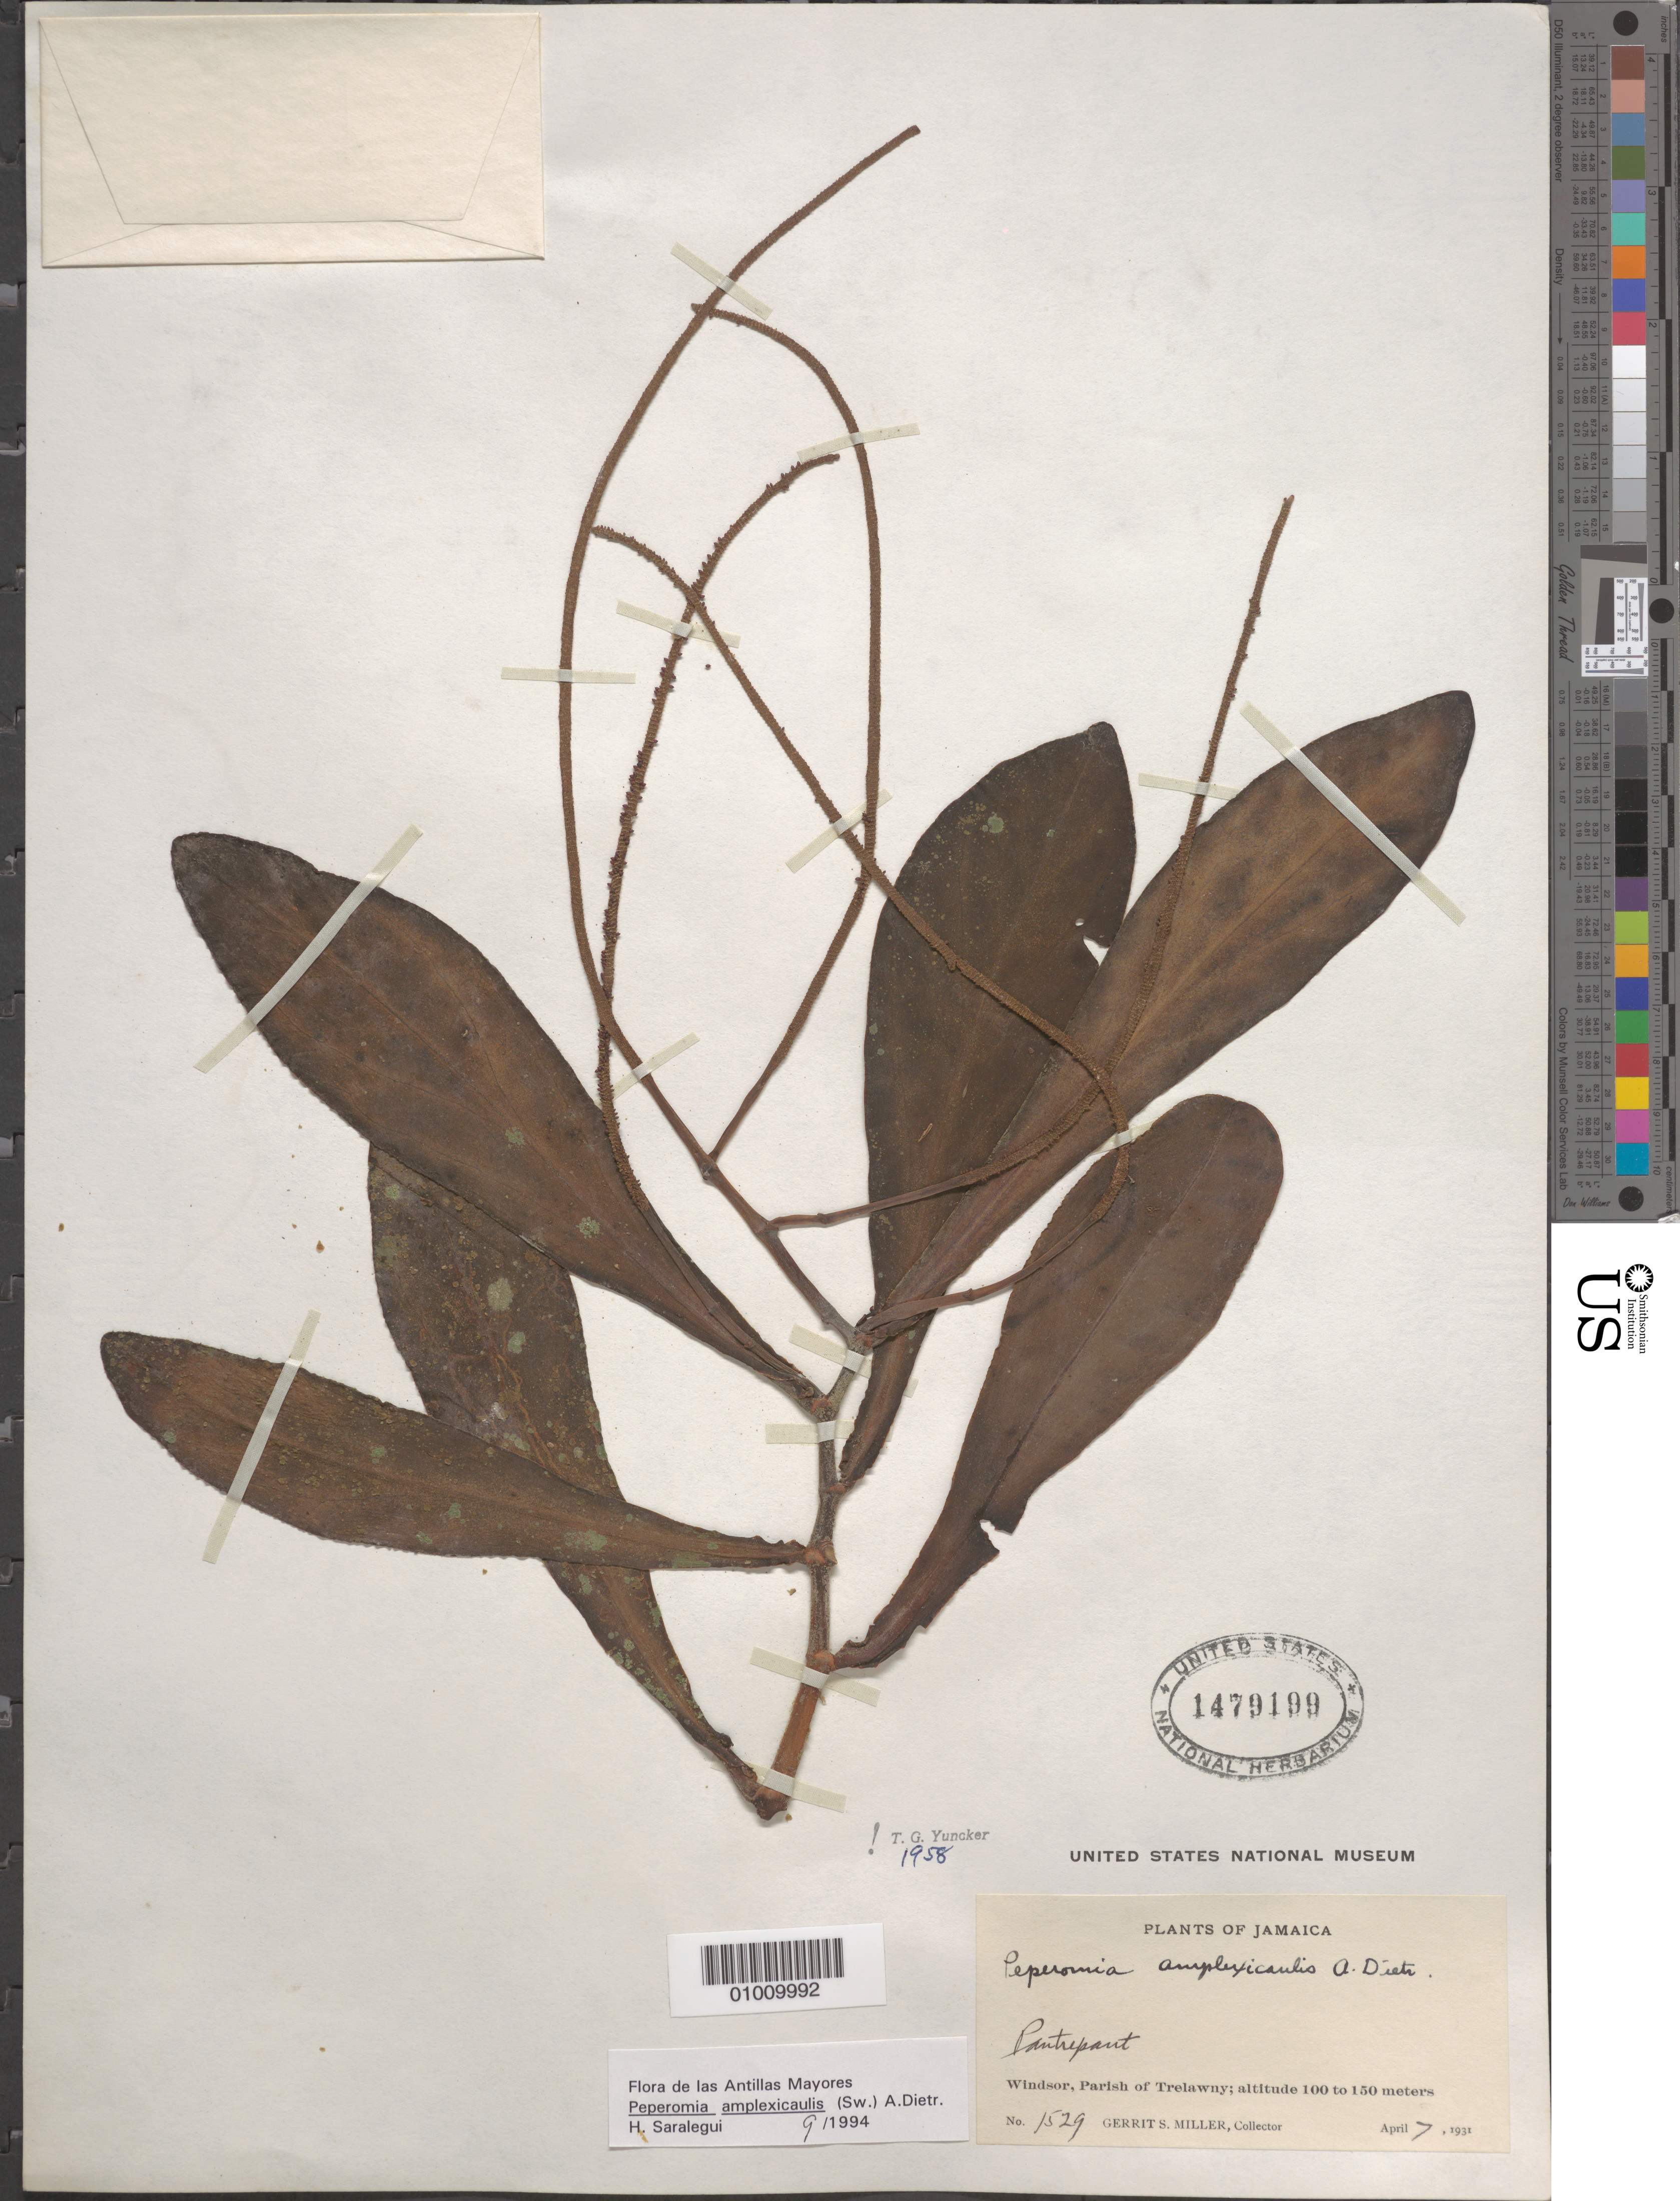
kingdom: Plantae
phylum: Tracheophyta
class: Magnoliopsida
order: Piperales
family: Piperaceae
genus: Peperomia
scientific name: Peperomia amplexicaulis f. grandifolia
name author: Miq.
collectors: G. S. Miller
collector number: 1529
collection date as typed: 07 Apr 1931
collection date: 1931-04-07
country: Jamaica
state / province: Trelawny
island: Jamaica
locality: Windsor, Parish of Trelawny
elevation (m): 100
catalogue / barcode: US 1479199